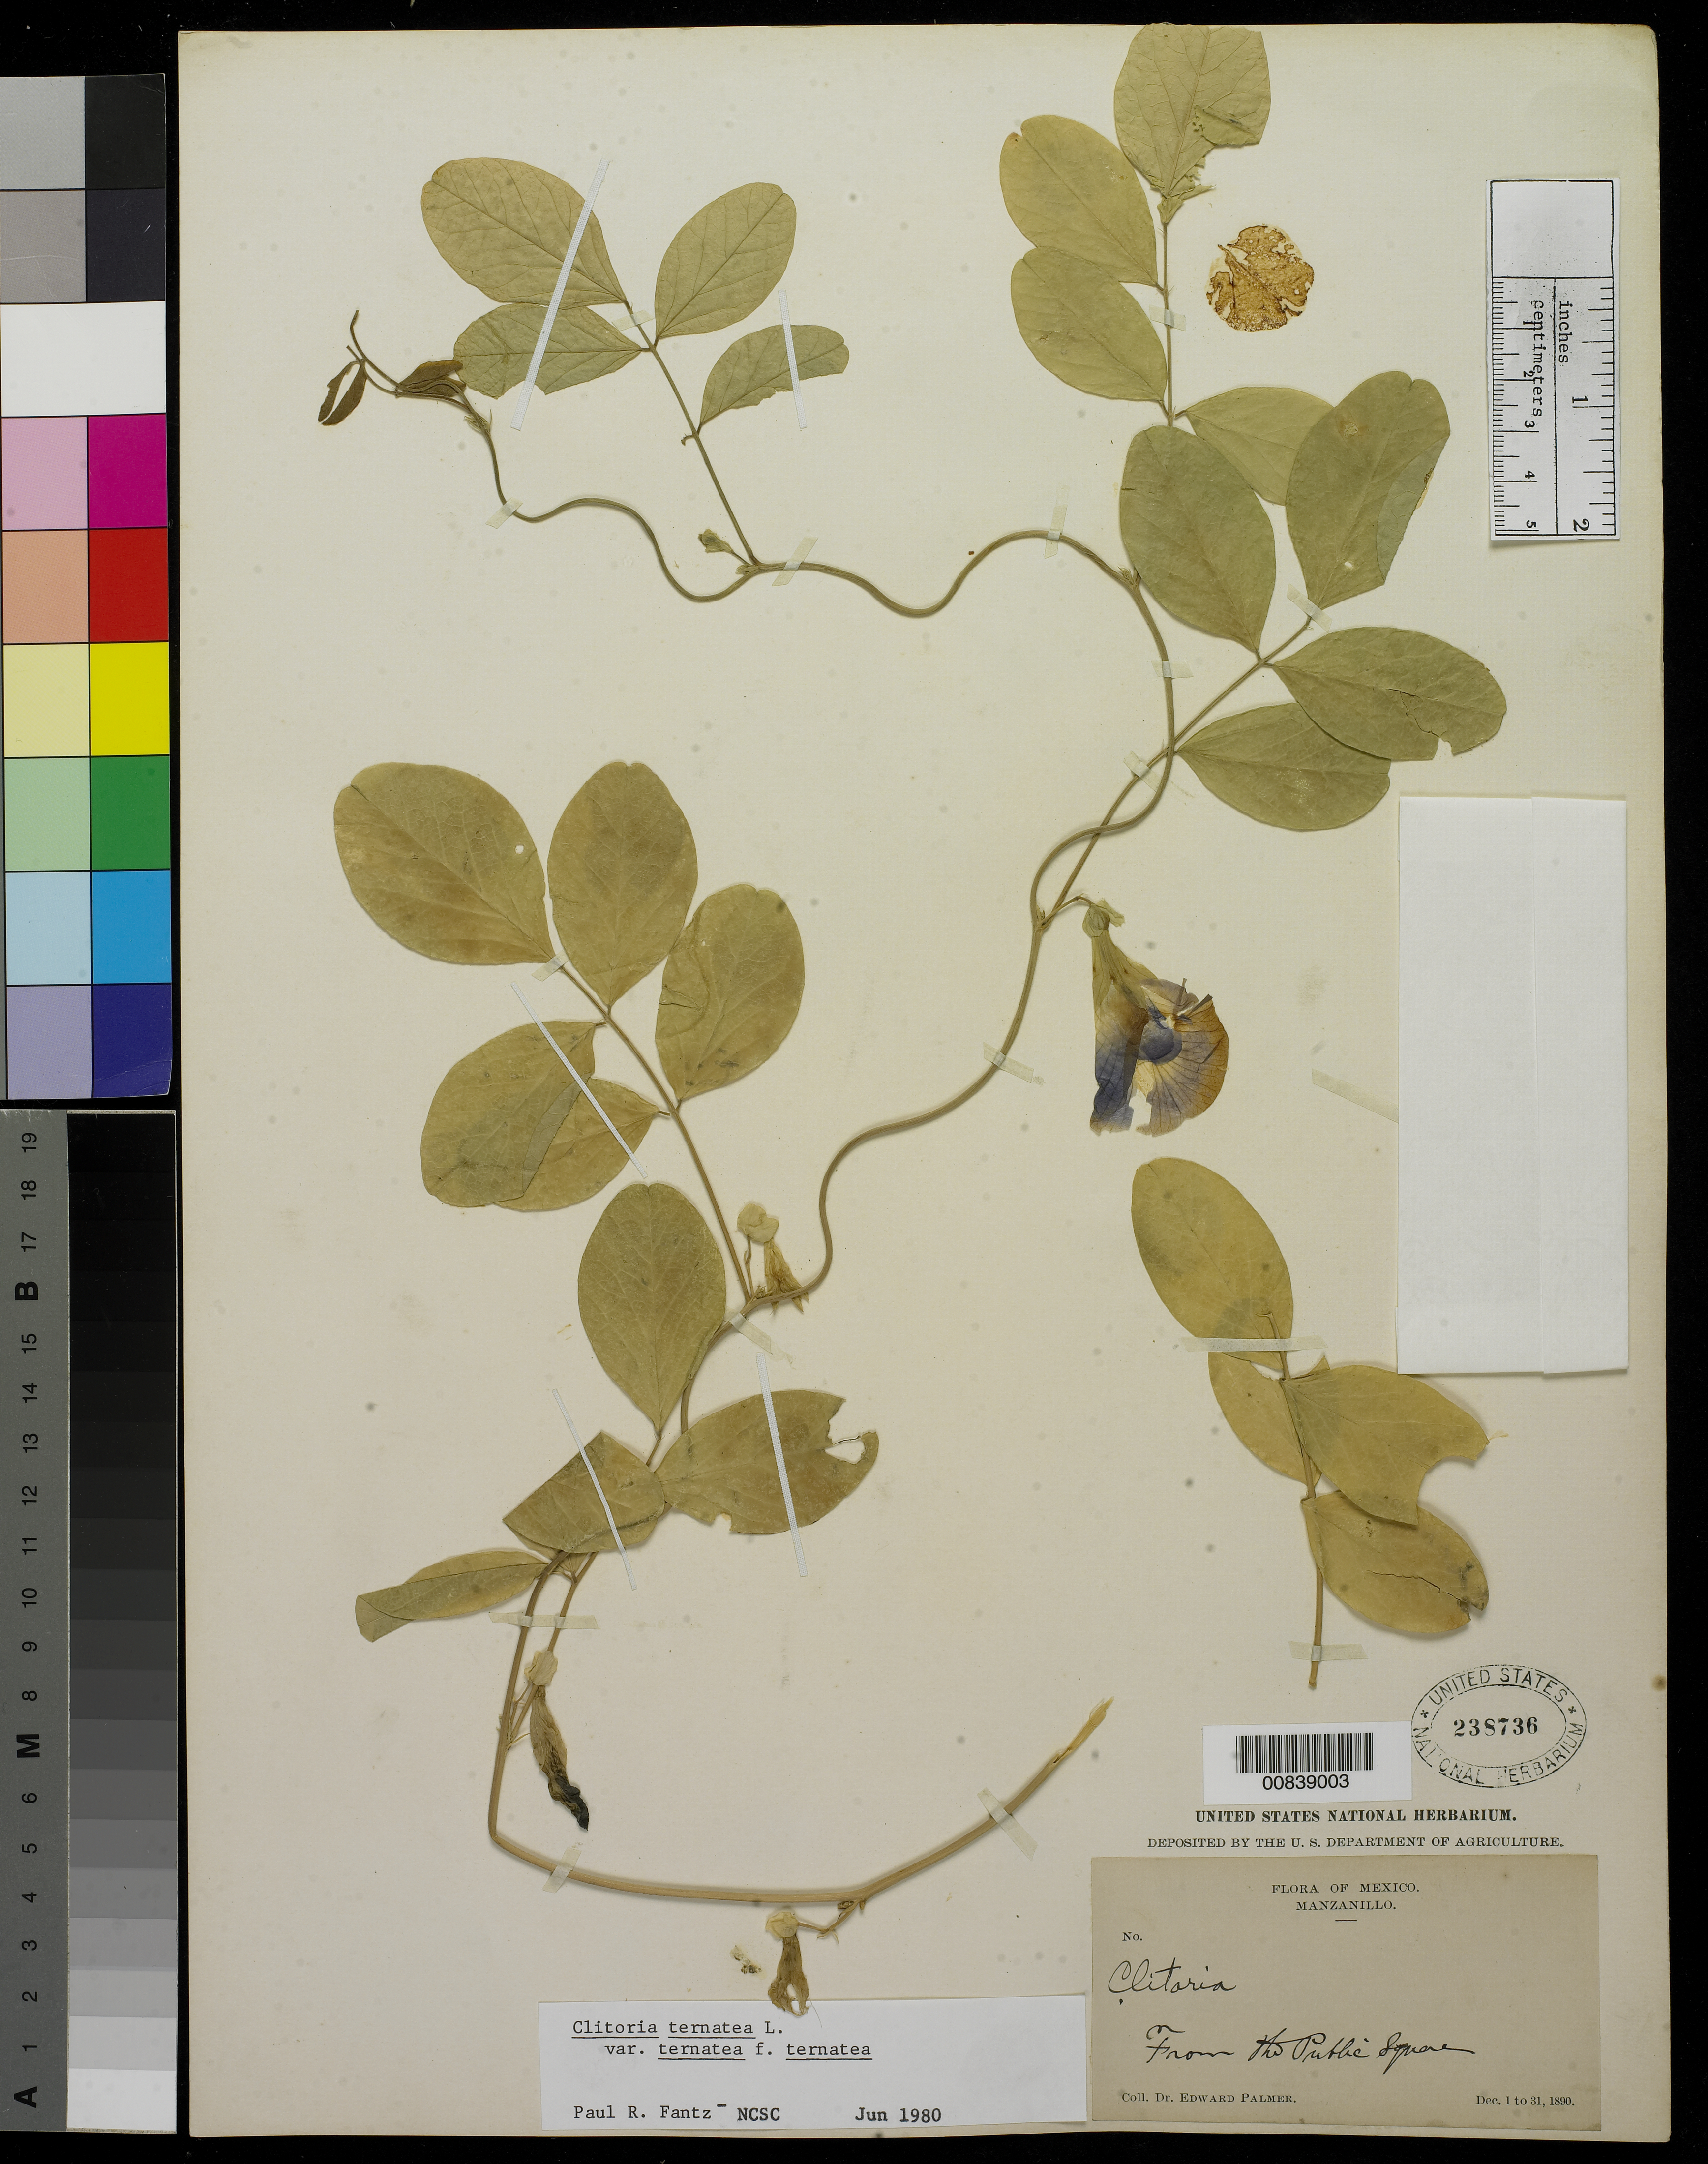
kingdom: Plantae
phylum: Tracheophyta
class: Magnoliopsida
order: Fabales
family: Fabaceae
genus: Clitoria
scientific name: Clitoria ternatea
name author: L.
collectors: E. Palmer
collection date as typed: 01 Dec 1890 to 31 Dec 1890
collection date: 1890-12-01/1890-12-31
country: Mexico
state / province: Colima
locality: Manzanillo, Colima. From the Public Square.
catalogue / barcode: US 238736